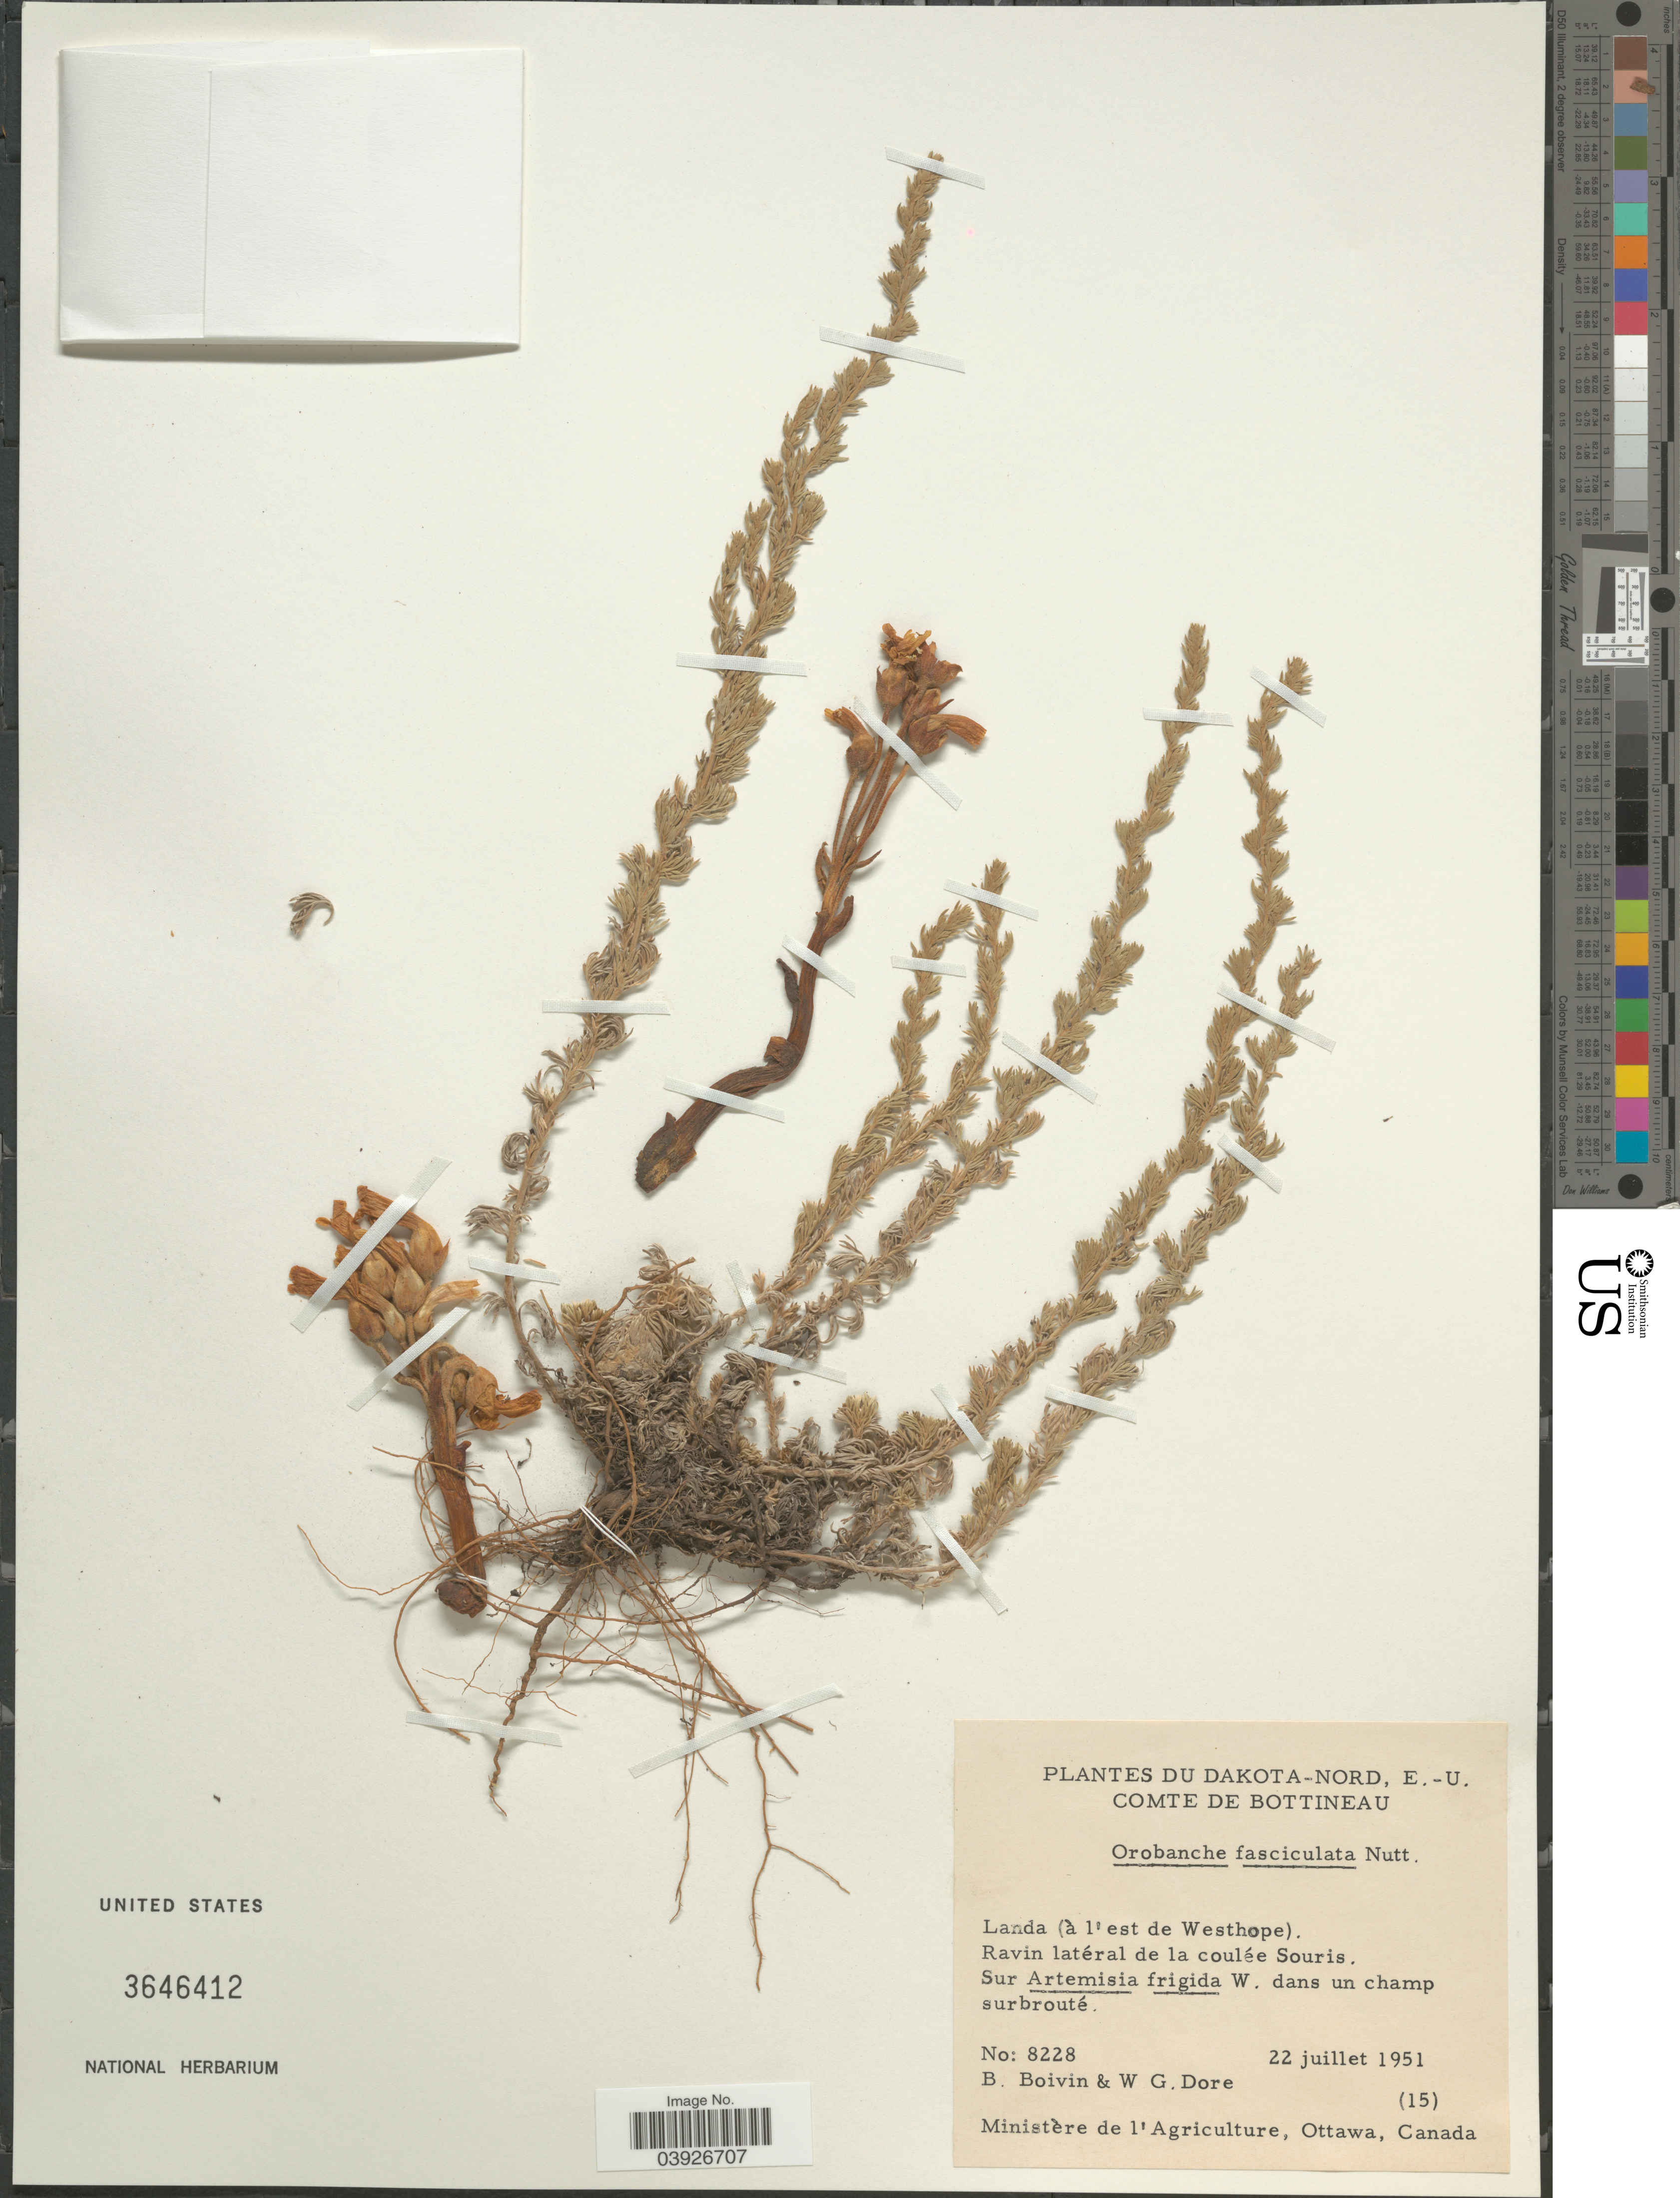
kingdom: Plantae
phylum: Tracheophyta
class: Magnoliopsida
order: Lamiales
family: Orobanchaceae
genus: Aphyllon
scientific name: Aphyllon fasciculatum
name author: (Nutt.) Torr. & A. Gray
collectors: J. R. B. Boivin & W. Dore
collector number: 8228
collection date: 1951-07-22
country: United States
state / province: North Dakota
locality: Landa (à l'est de Westhope). Ravon latéral de la coulée Souris.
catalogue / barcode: US 3646412